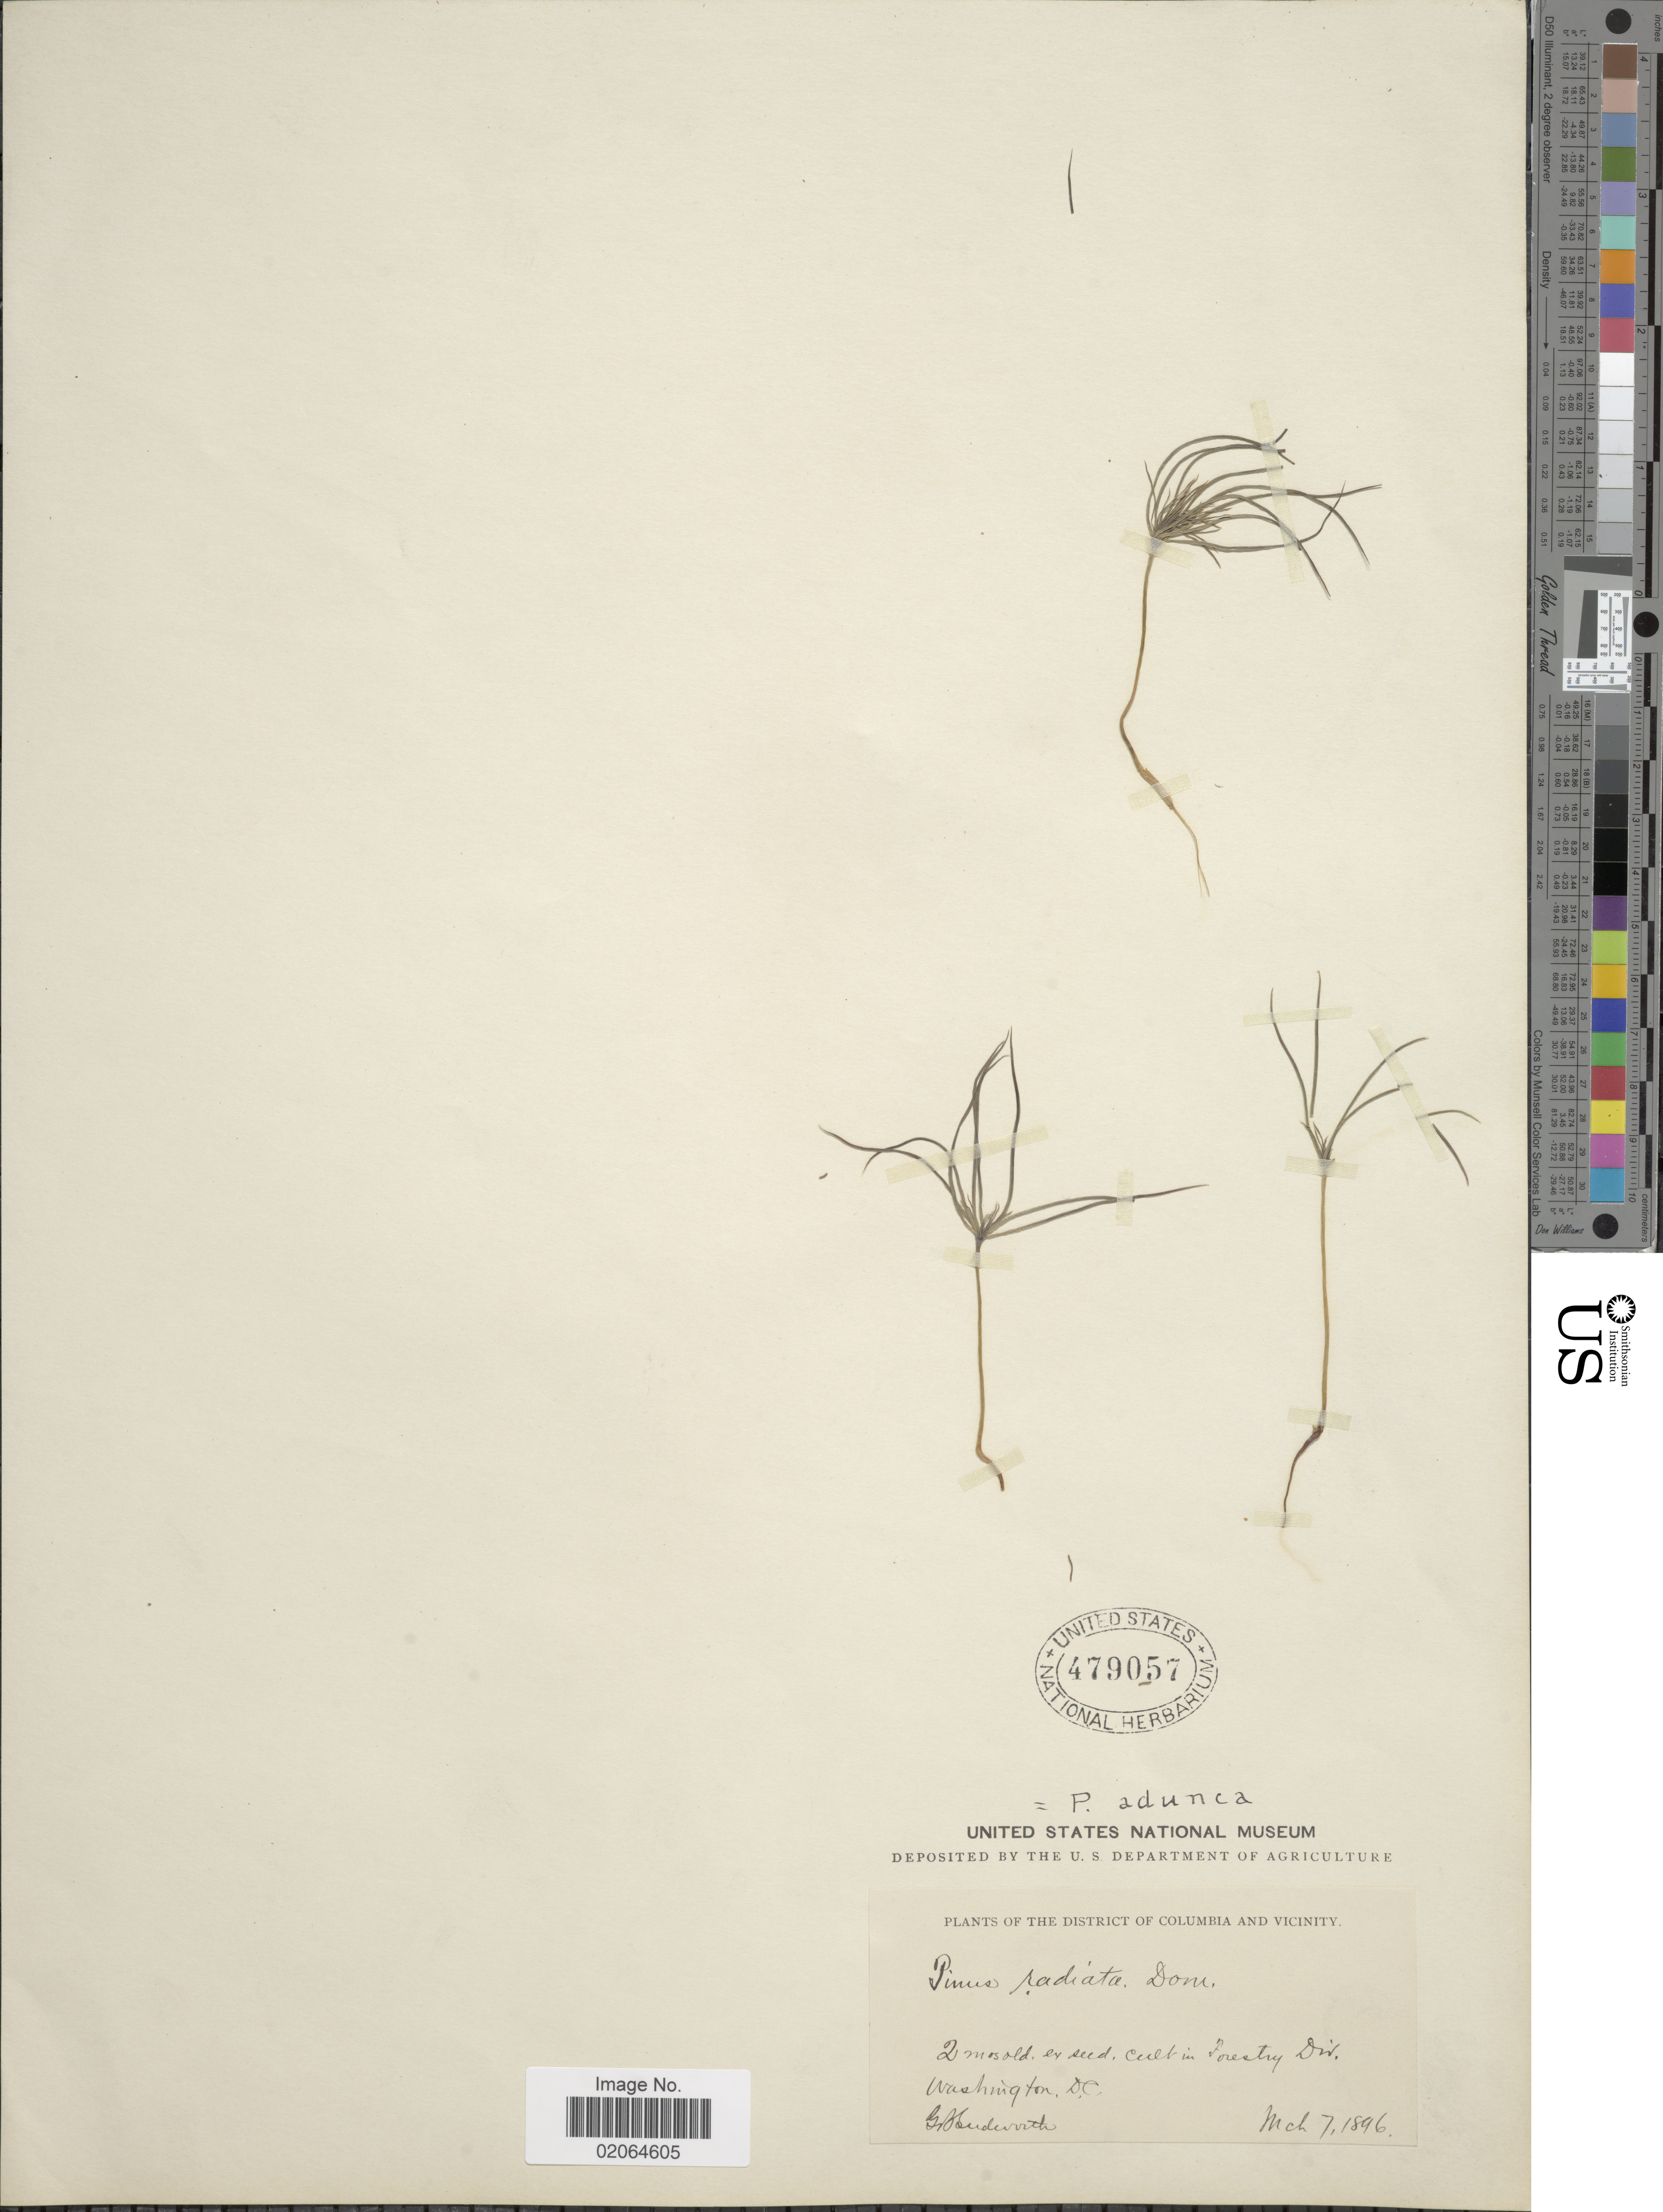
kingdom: Plantae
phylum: Tracheophyta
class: Pinopsida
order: Pinales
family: Pinaceae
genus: Pinus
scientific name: Pinus radiata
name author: D. Don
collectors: G. Bludworth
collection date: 1896-03-07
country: United States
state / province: District of Columbia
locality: Washington,D.C.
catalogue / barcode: US 479057